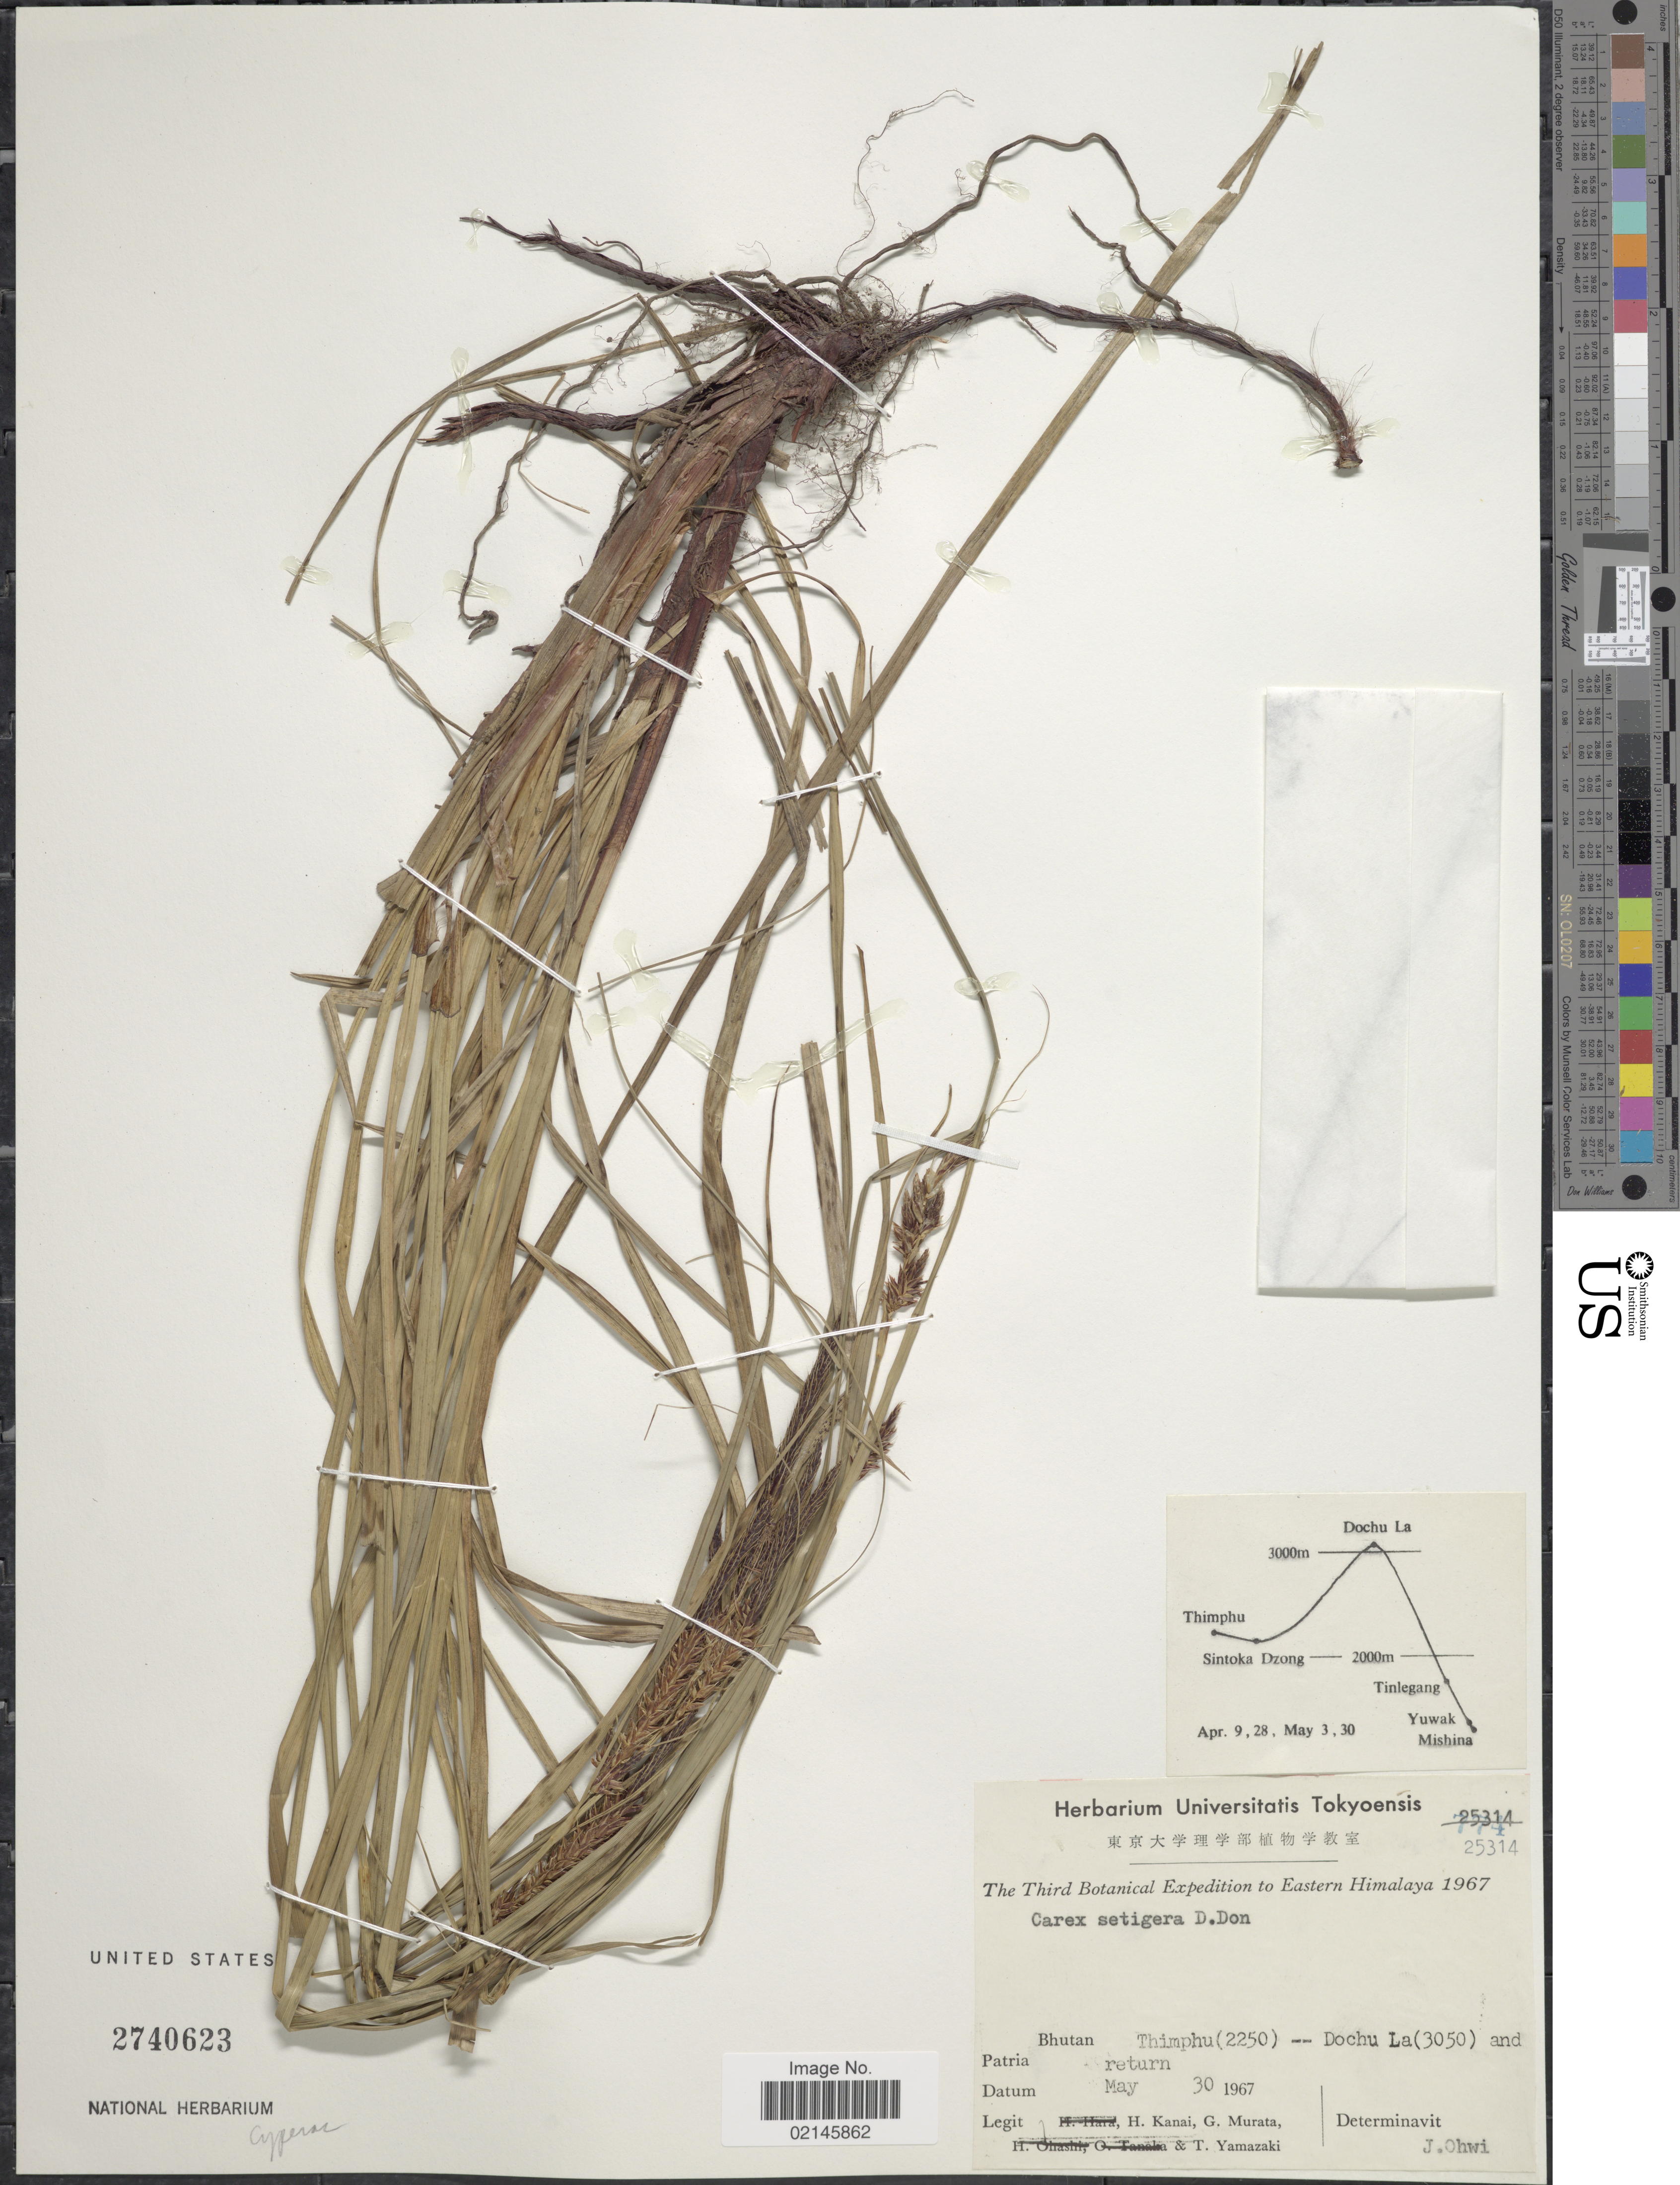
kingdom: Plantae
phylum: Tracheophyta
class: Liliopsida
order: Poales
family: Cyperaceae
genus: Carex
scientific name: Carex setigera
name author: D. Don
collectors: H. Kanai, G. Murata & T. Yamazaki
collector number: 25314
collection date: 1967-05-30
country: Bhutan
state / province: Thimphu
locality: Dochu La and Patria return. Eastern Himalaya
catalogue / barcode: US 2740623